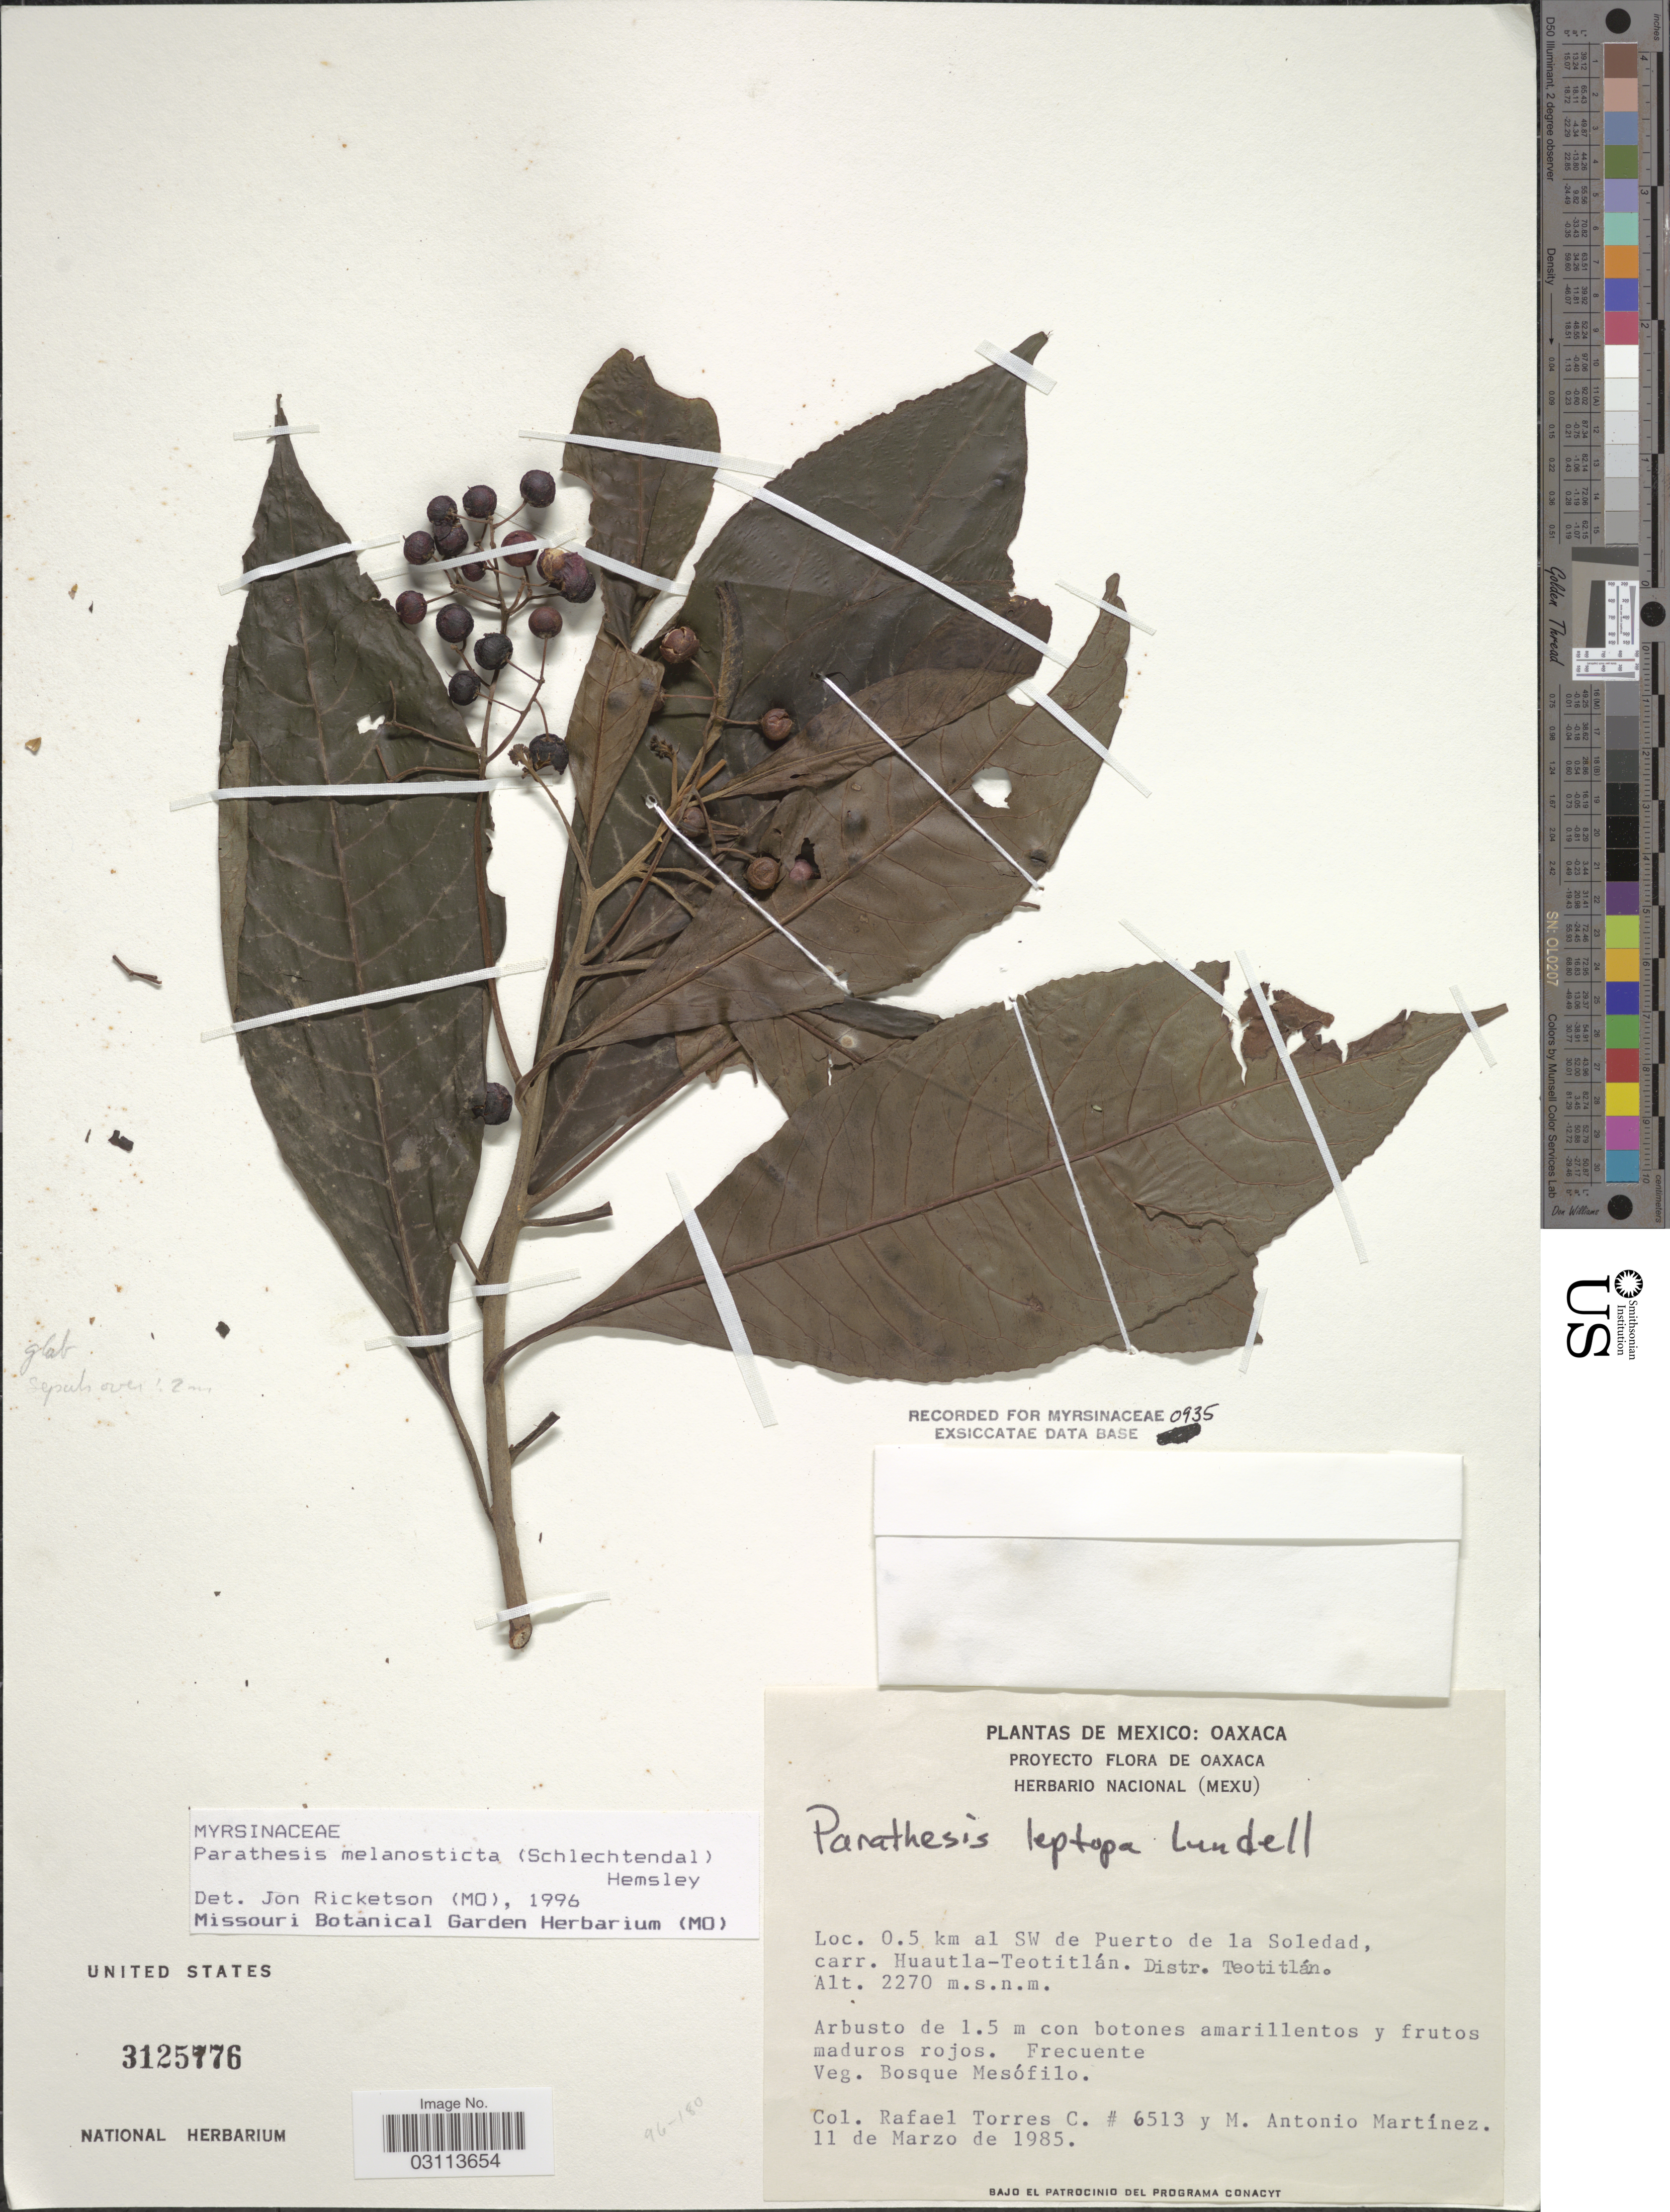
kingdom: Plantae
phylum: Tracheophyta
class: Magnoliopsida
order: Ericales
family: Primulaceae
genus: Parathesis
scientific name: Parathesis melanosticta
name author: (Schltdl.) Hemsl.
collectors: R. Torres C. & M. Martínez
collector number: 6513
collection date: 1985-03-11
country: Mexico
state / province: Oaxaca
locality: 0.5 km al SW de Puerto de la Soledad, carr. Huautla-Teotitlán. Distr. Teotitlán.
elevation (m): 2270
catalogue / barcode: US 3125776